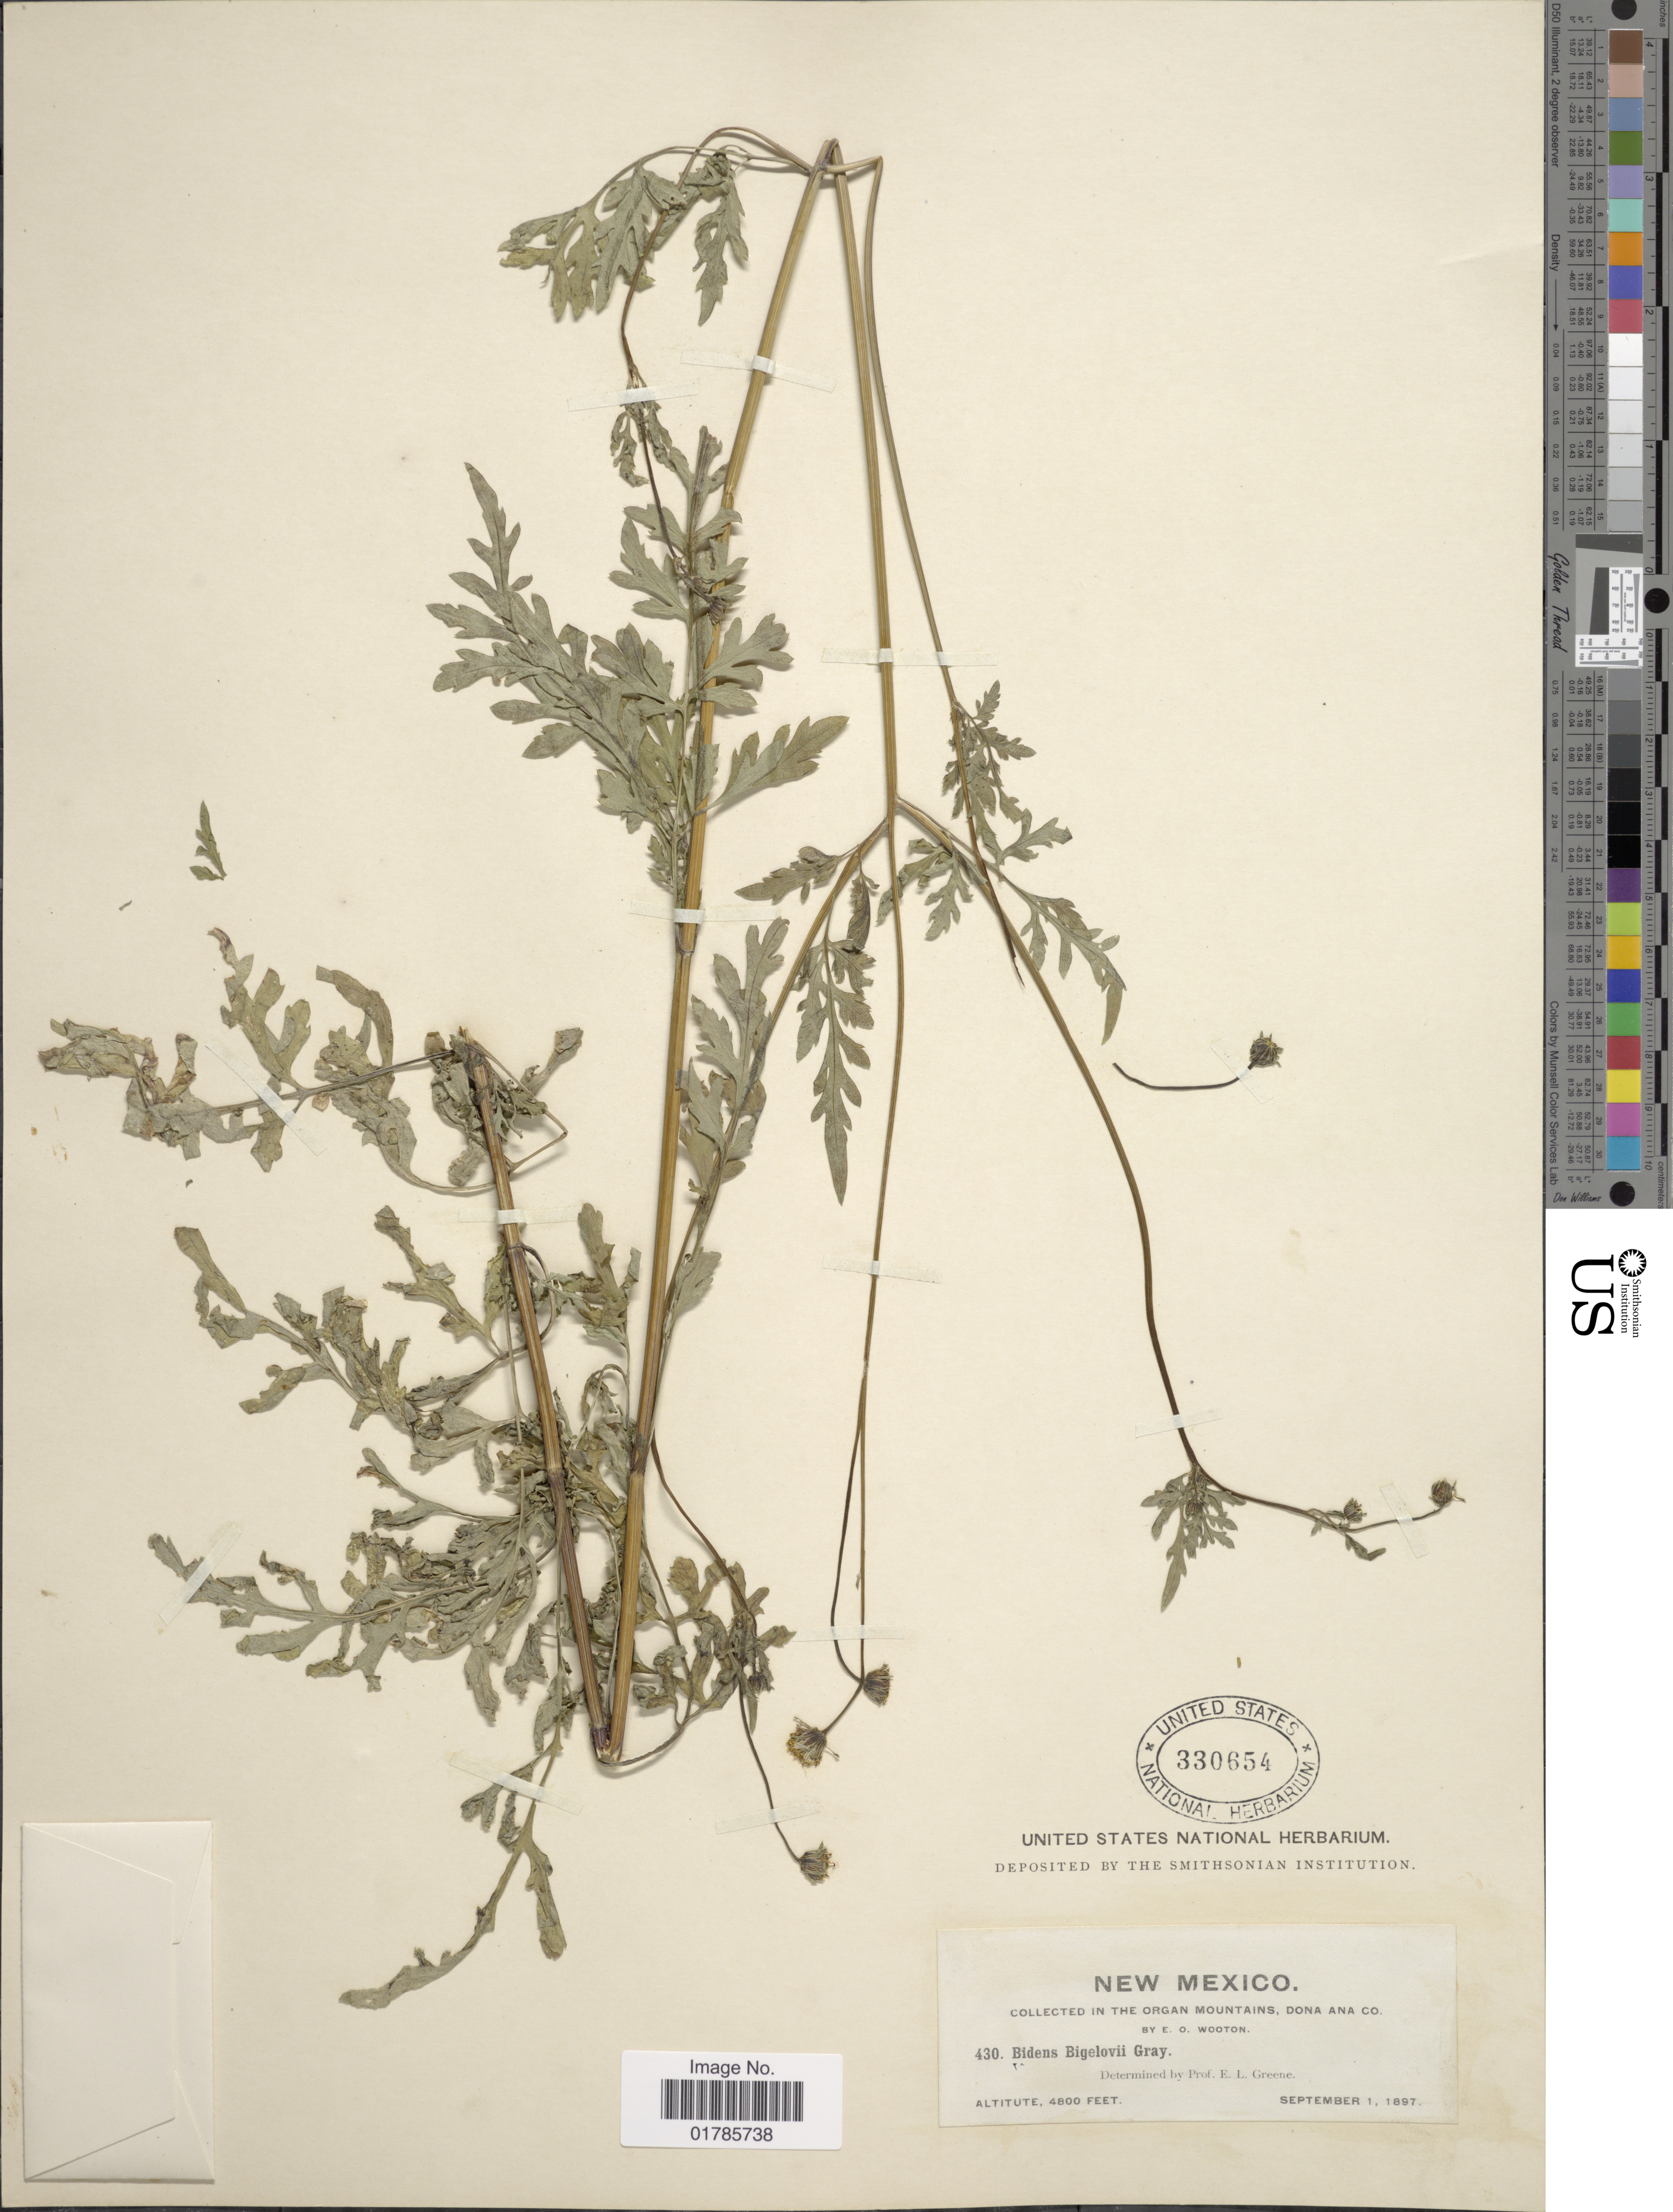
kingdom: Plantae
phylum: Tracheophyta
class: Magnoliopsida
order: Asterales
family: Asteraceae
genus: Bidens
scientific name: Bidens bigelovii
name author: A. Gray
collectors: E. O. Wooton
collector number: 430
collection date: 1897-09-01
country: United States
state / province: New Mexico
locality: In the Organ Mountains, Dona Ana Co.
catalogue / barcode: US 330654